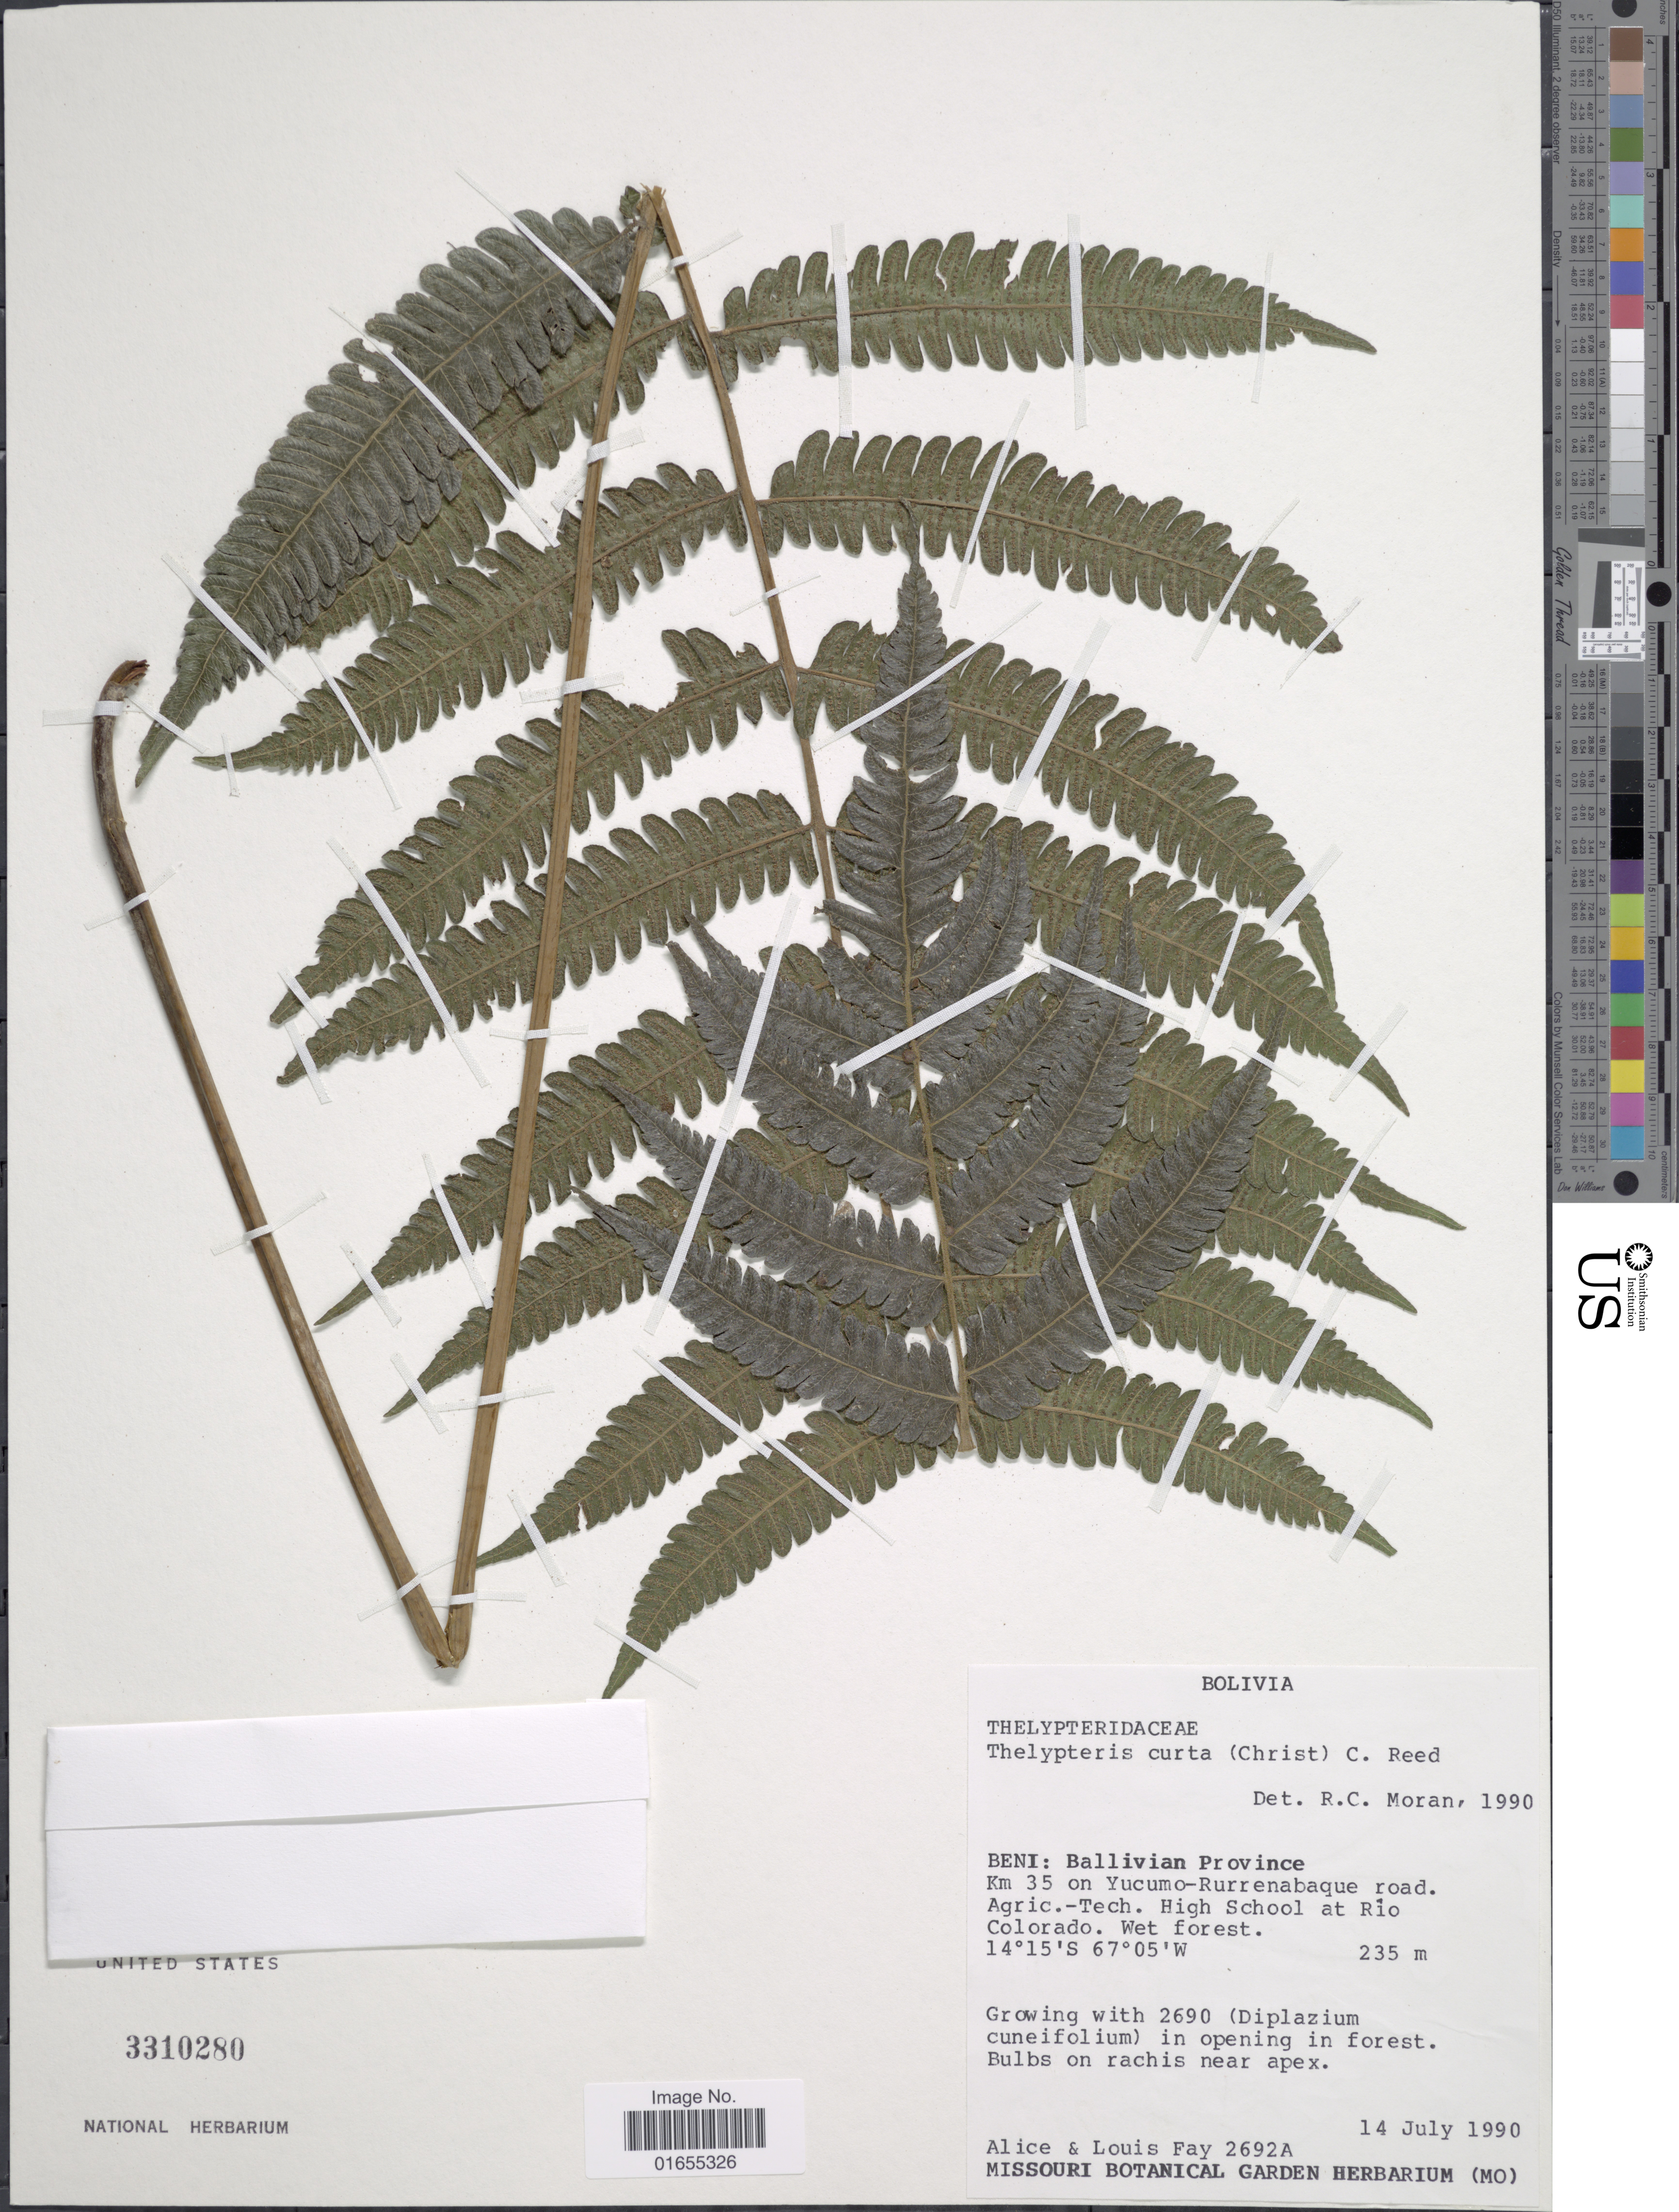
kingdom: Plantae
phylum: Tracheophyta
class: Polypodiopsida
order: Polypodiales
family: Thelypteridaceae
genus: Goniopteris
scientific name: Goniopteris curta (Christ) comb. nov., ined 2015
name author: (Christ)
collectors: A. Fay & L. Fay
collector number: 2692A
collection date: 1990-07-14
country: Bolivia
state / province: Beni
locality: Ballivian Province, km 35 on Yucumo - Rurrenabaque road, Agric. - Tech. High school at Rio Colorado. Wet Forest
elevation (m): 235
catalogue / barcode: US 3310280